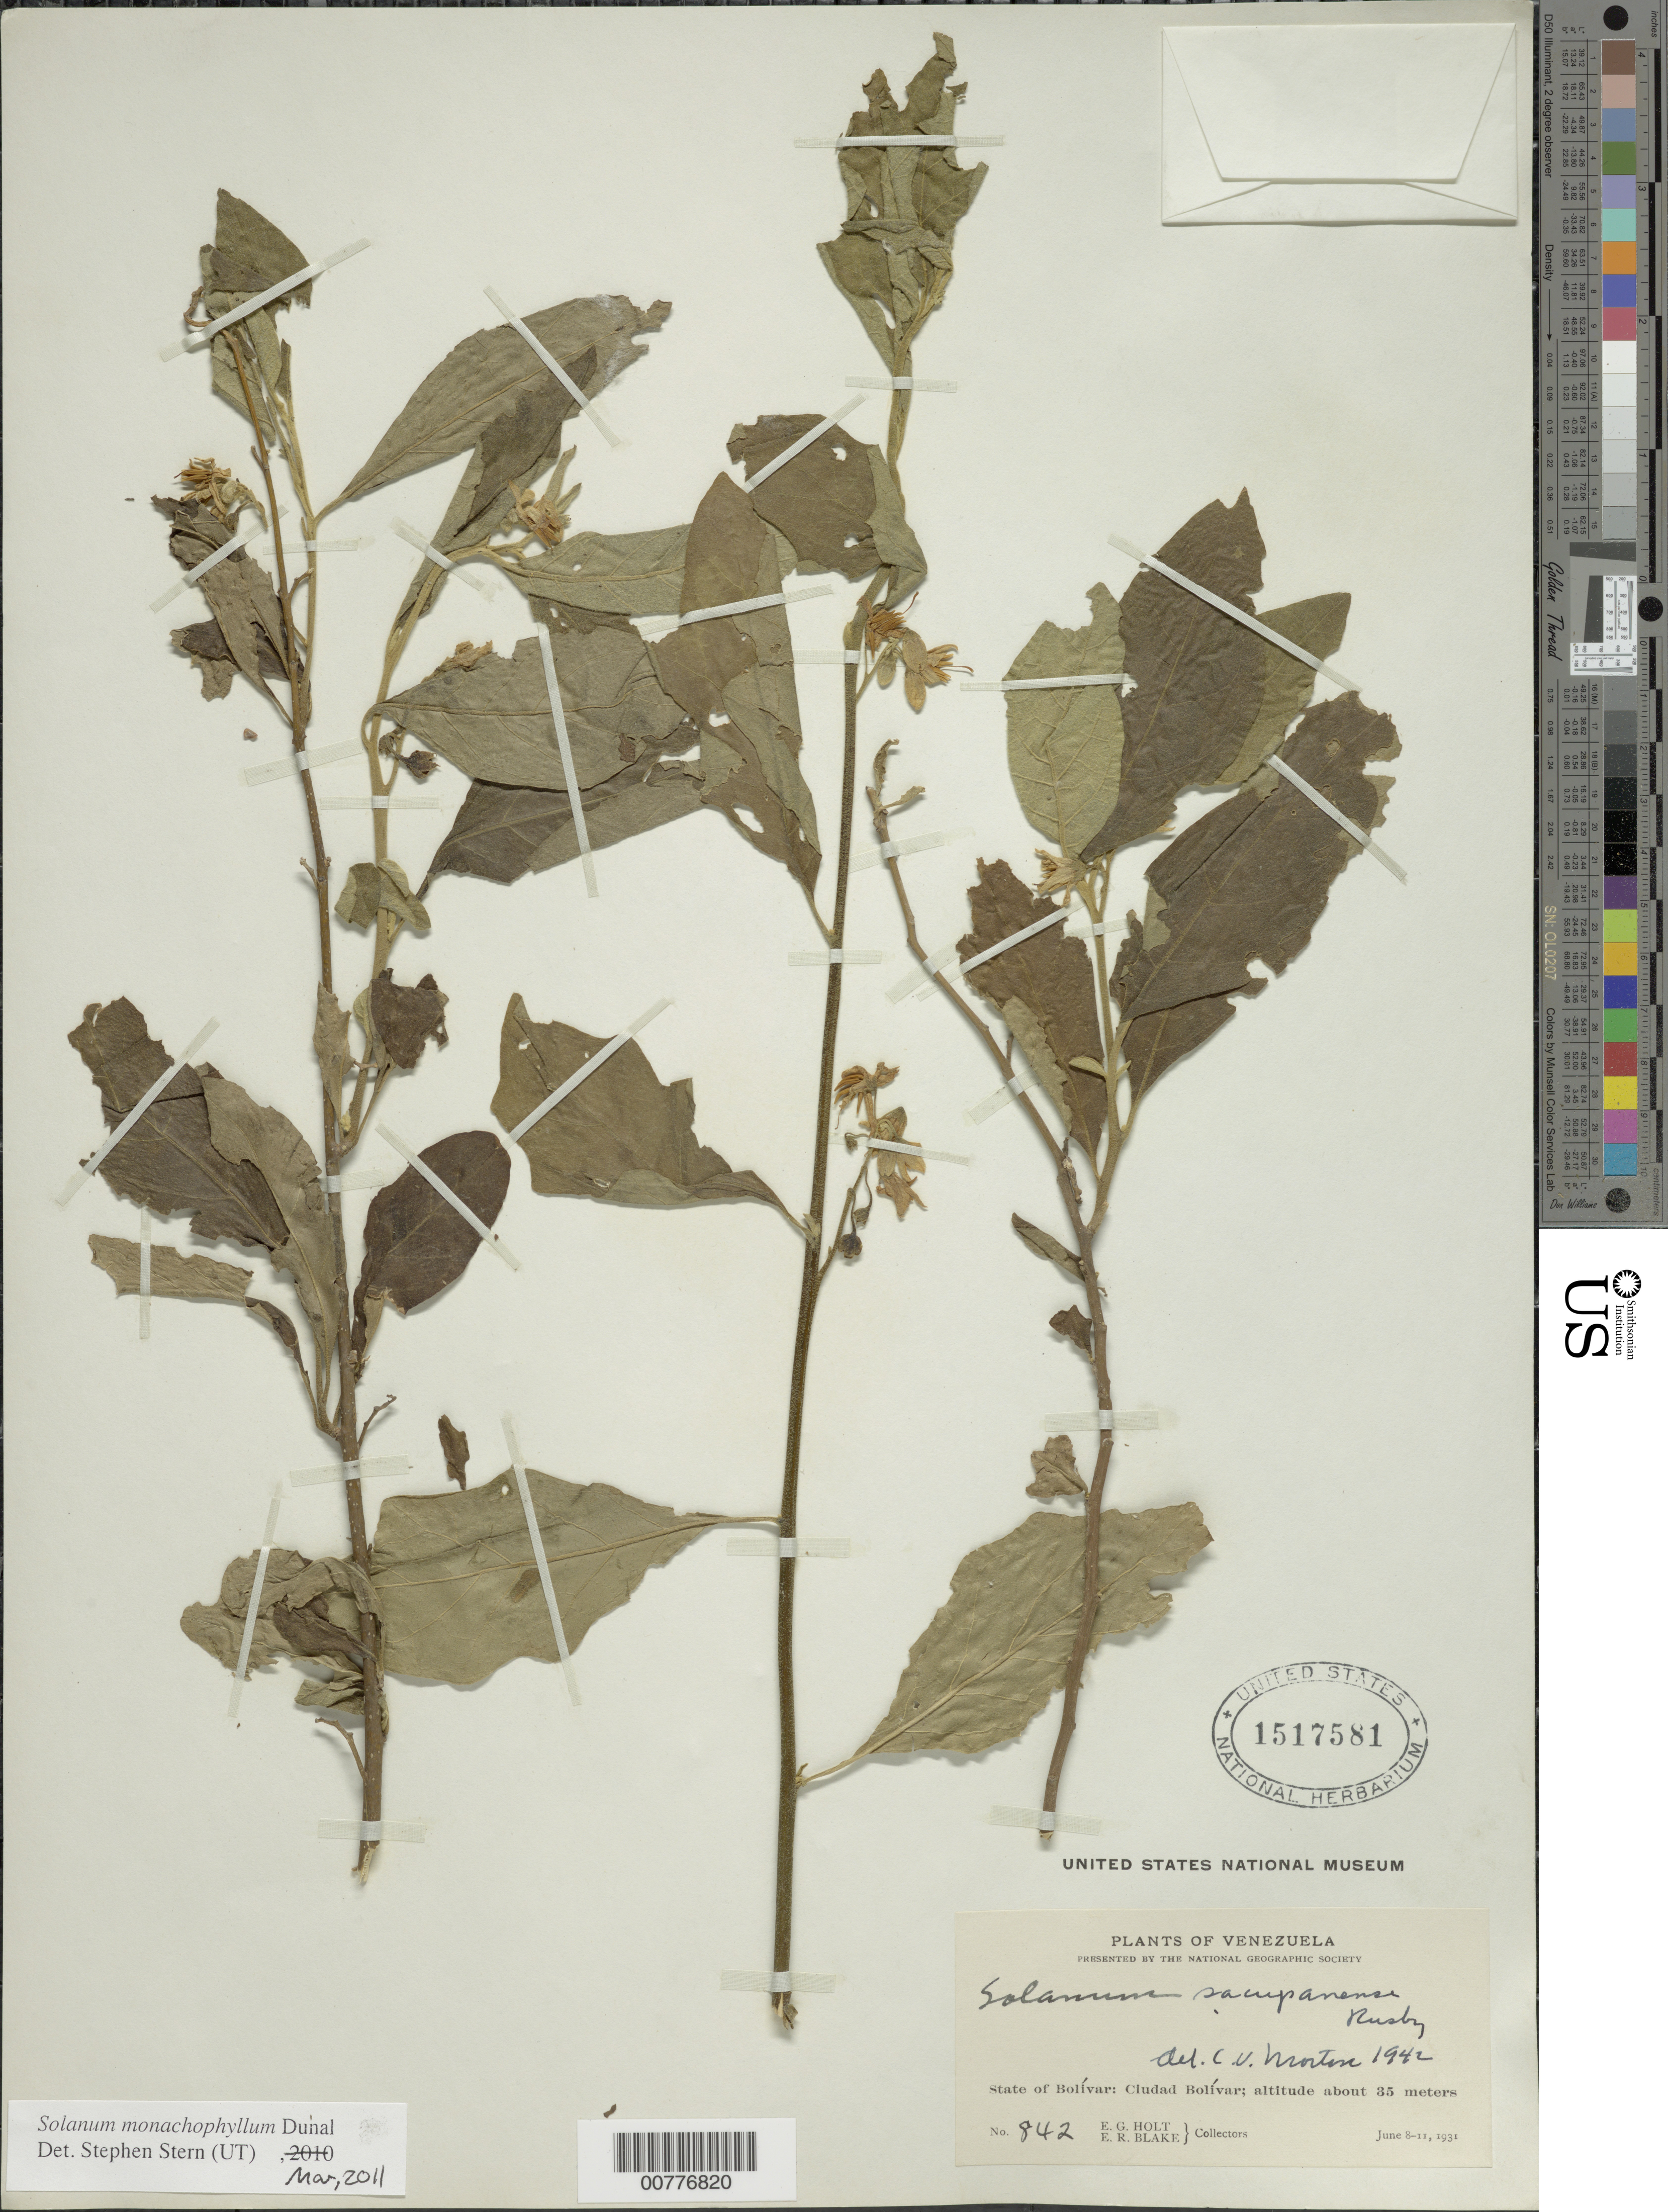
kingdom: Plantae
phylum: Tracheophyta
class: Magnoliopsida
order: Solanales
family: Solanaceae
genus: Solanum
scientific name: Solanum sacupanense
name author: Rusby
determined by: Morton, C. V.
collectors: E. Holt & E. R. Blake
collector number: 842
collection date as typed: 6 Jun 1931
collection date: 1931-06-06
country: Venezuela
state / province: Bolívar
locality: Ciudad Bolívar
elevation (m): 35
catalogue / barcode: US 1517581